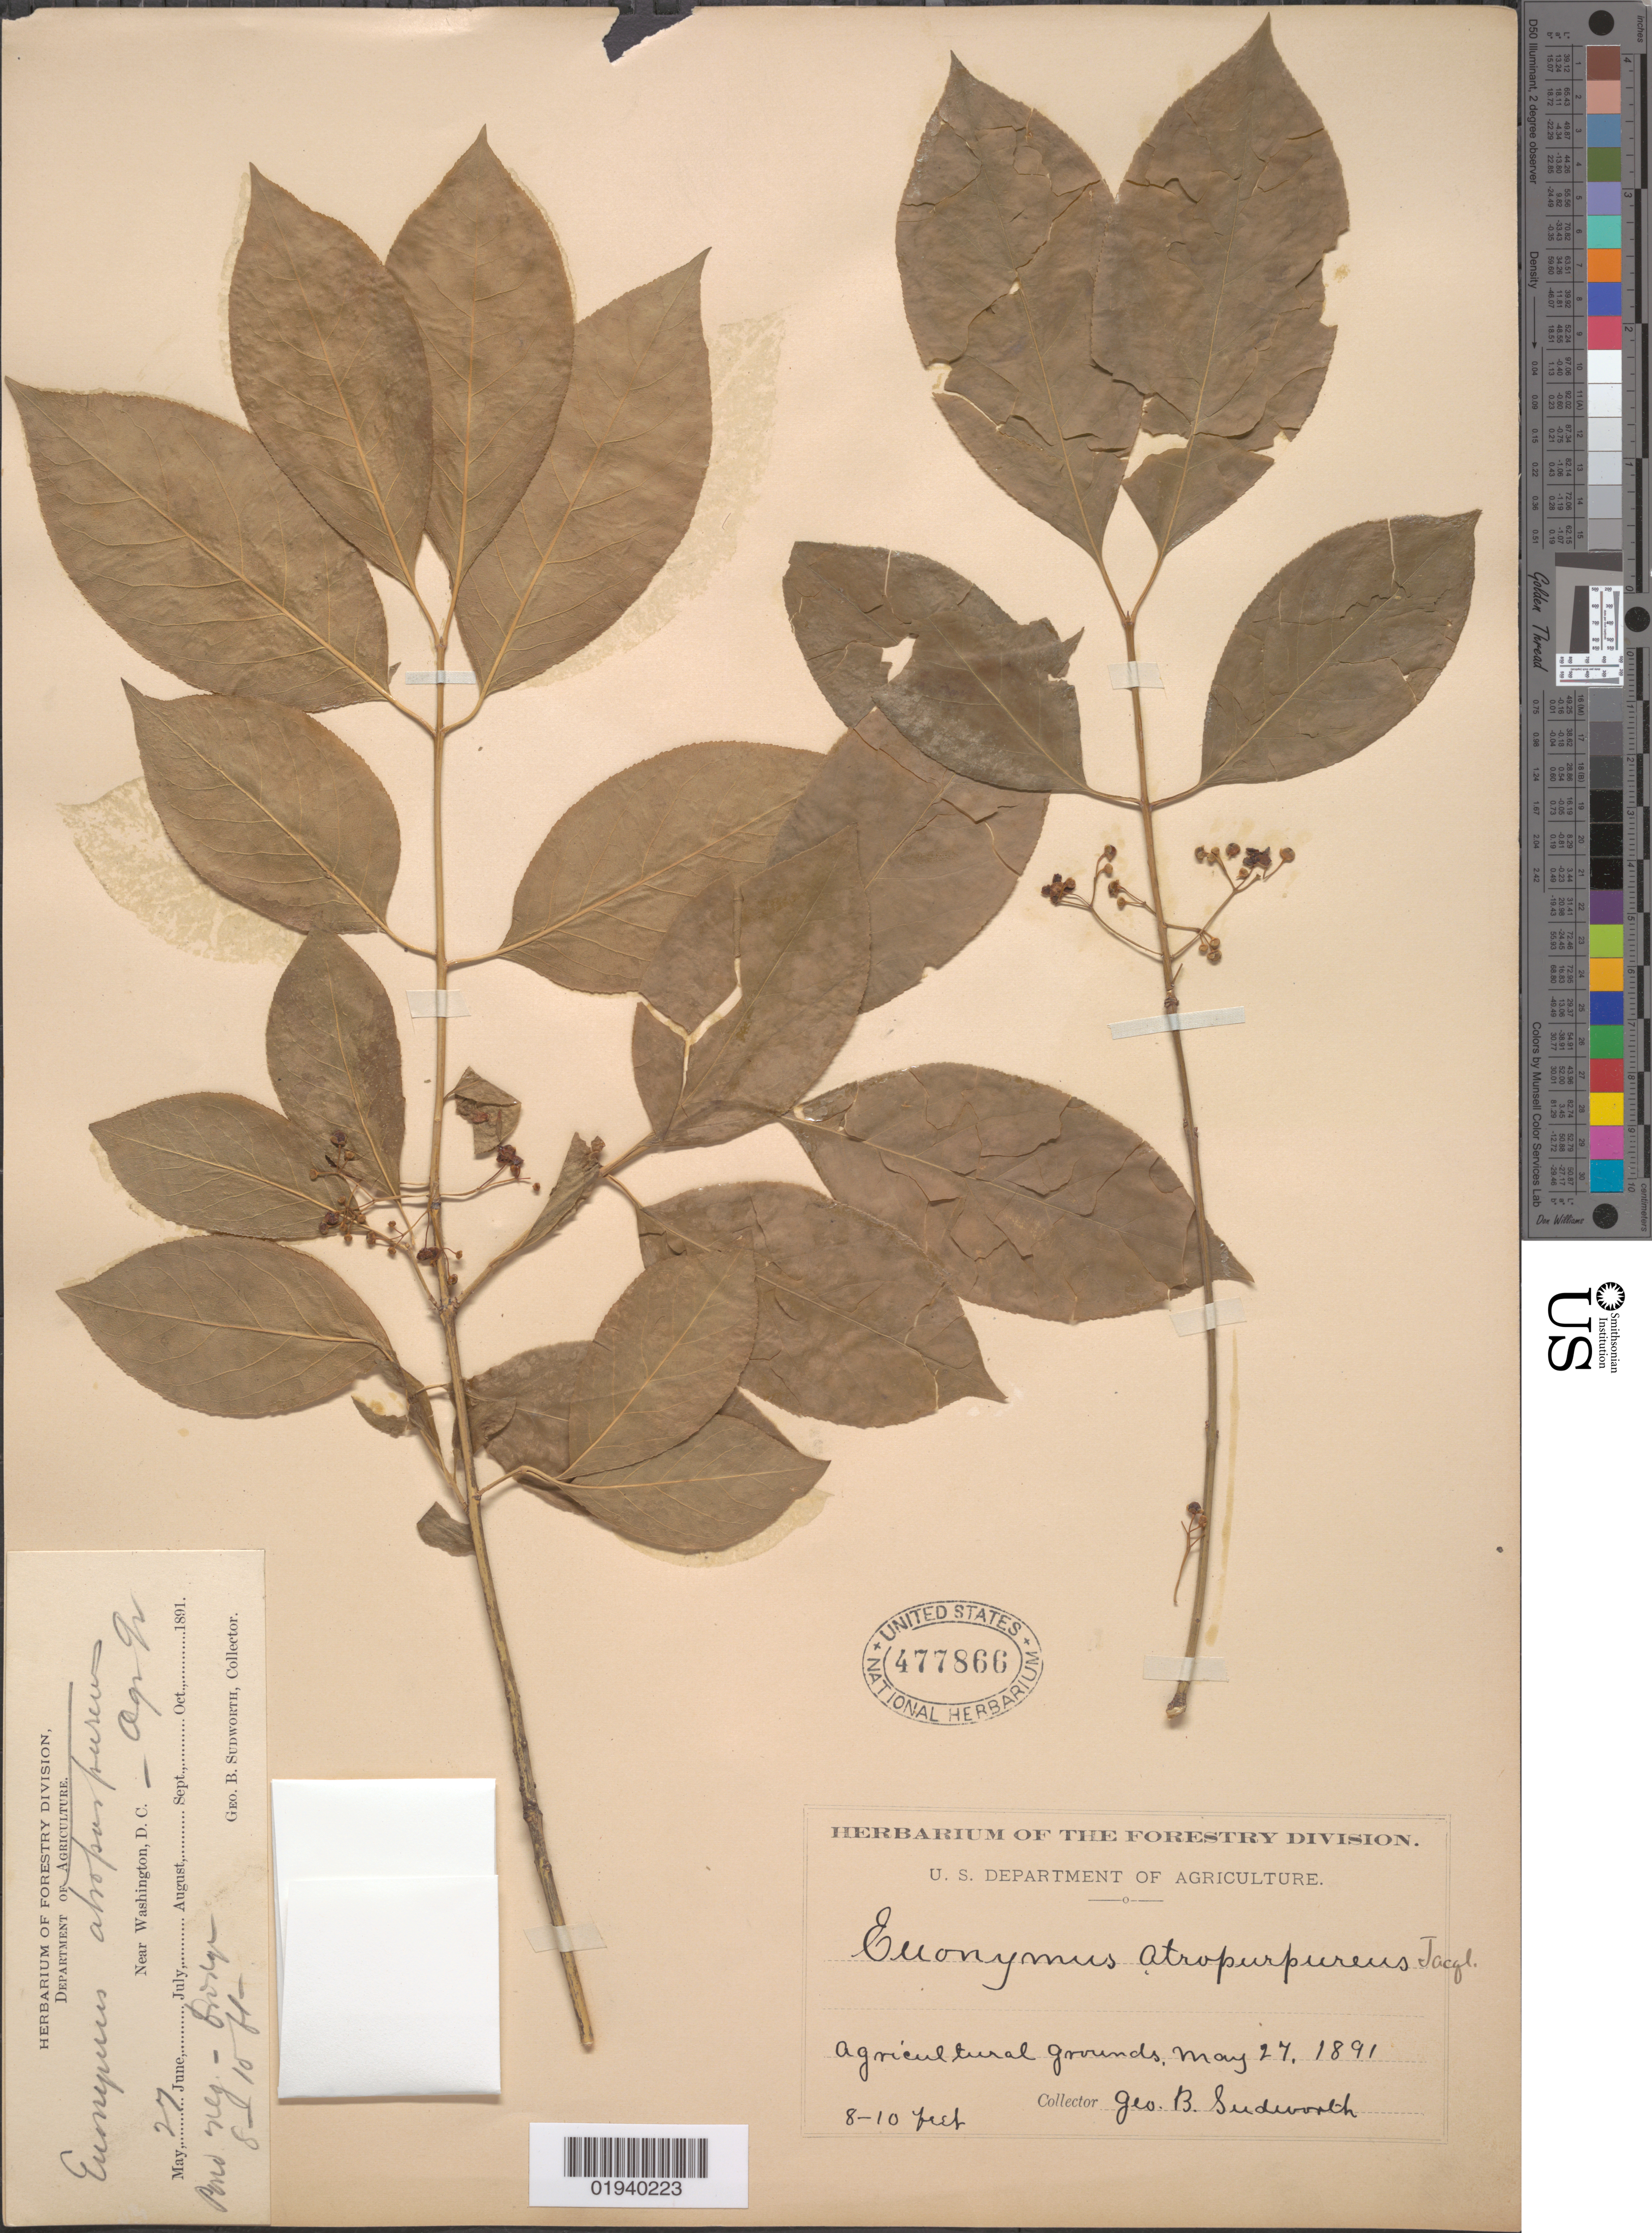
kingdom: Plantae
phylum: Tracheophyta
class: Magnoliopsida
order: Celastrales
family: Celastraceae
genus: Euonymus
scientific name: Euonymus atropurpureus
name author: Jacq.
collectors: G. B. Sudworth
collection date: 1891-05-27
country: United States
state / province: District of Columbia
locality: Agricultural Grounds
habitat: Cultivated. Agricultural grounds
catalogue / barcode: US 477866